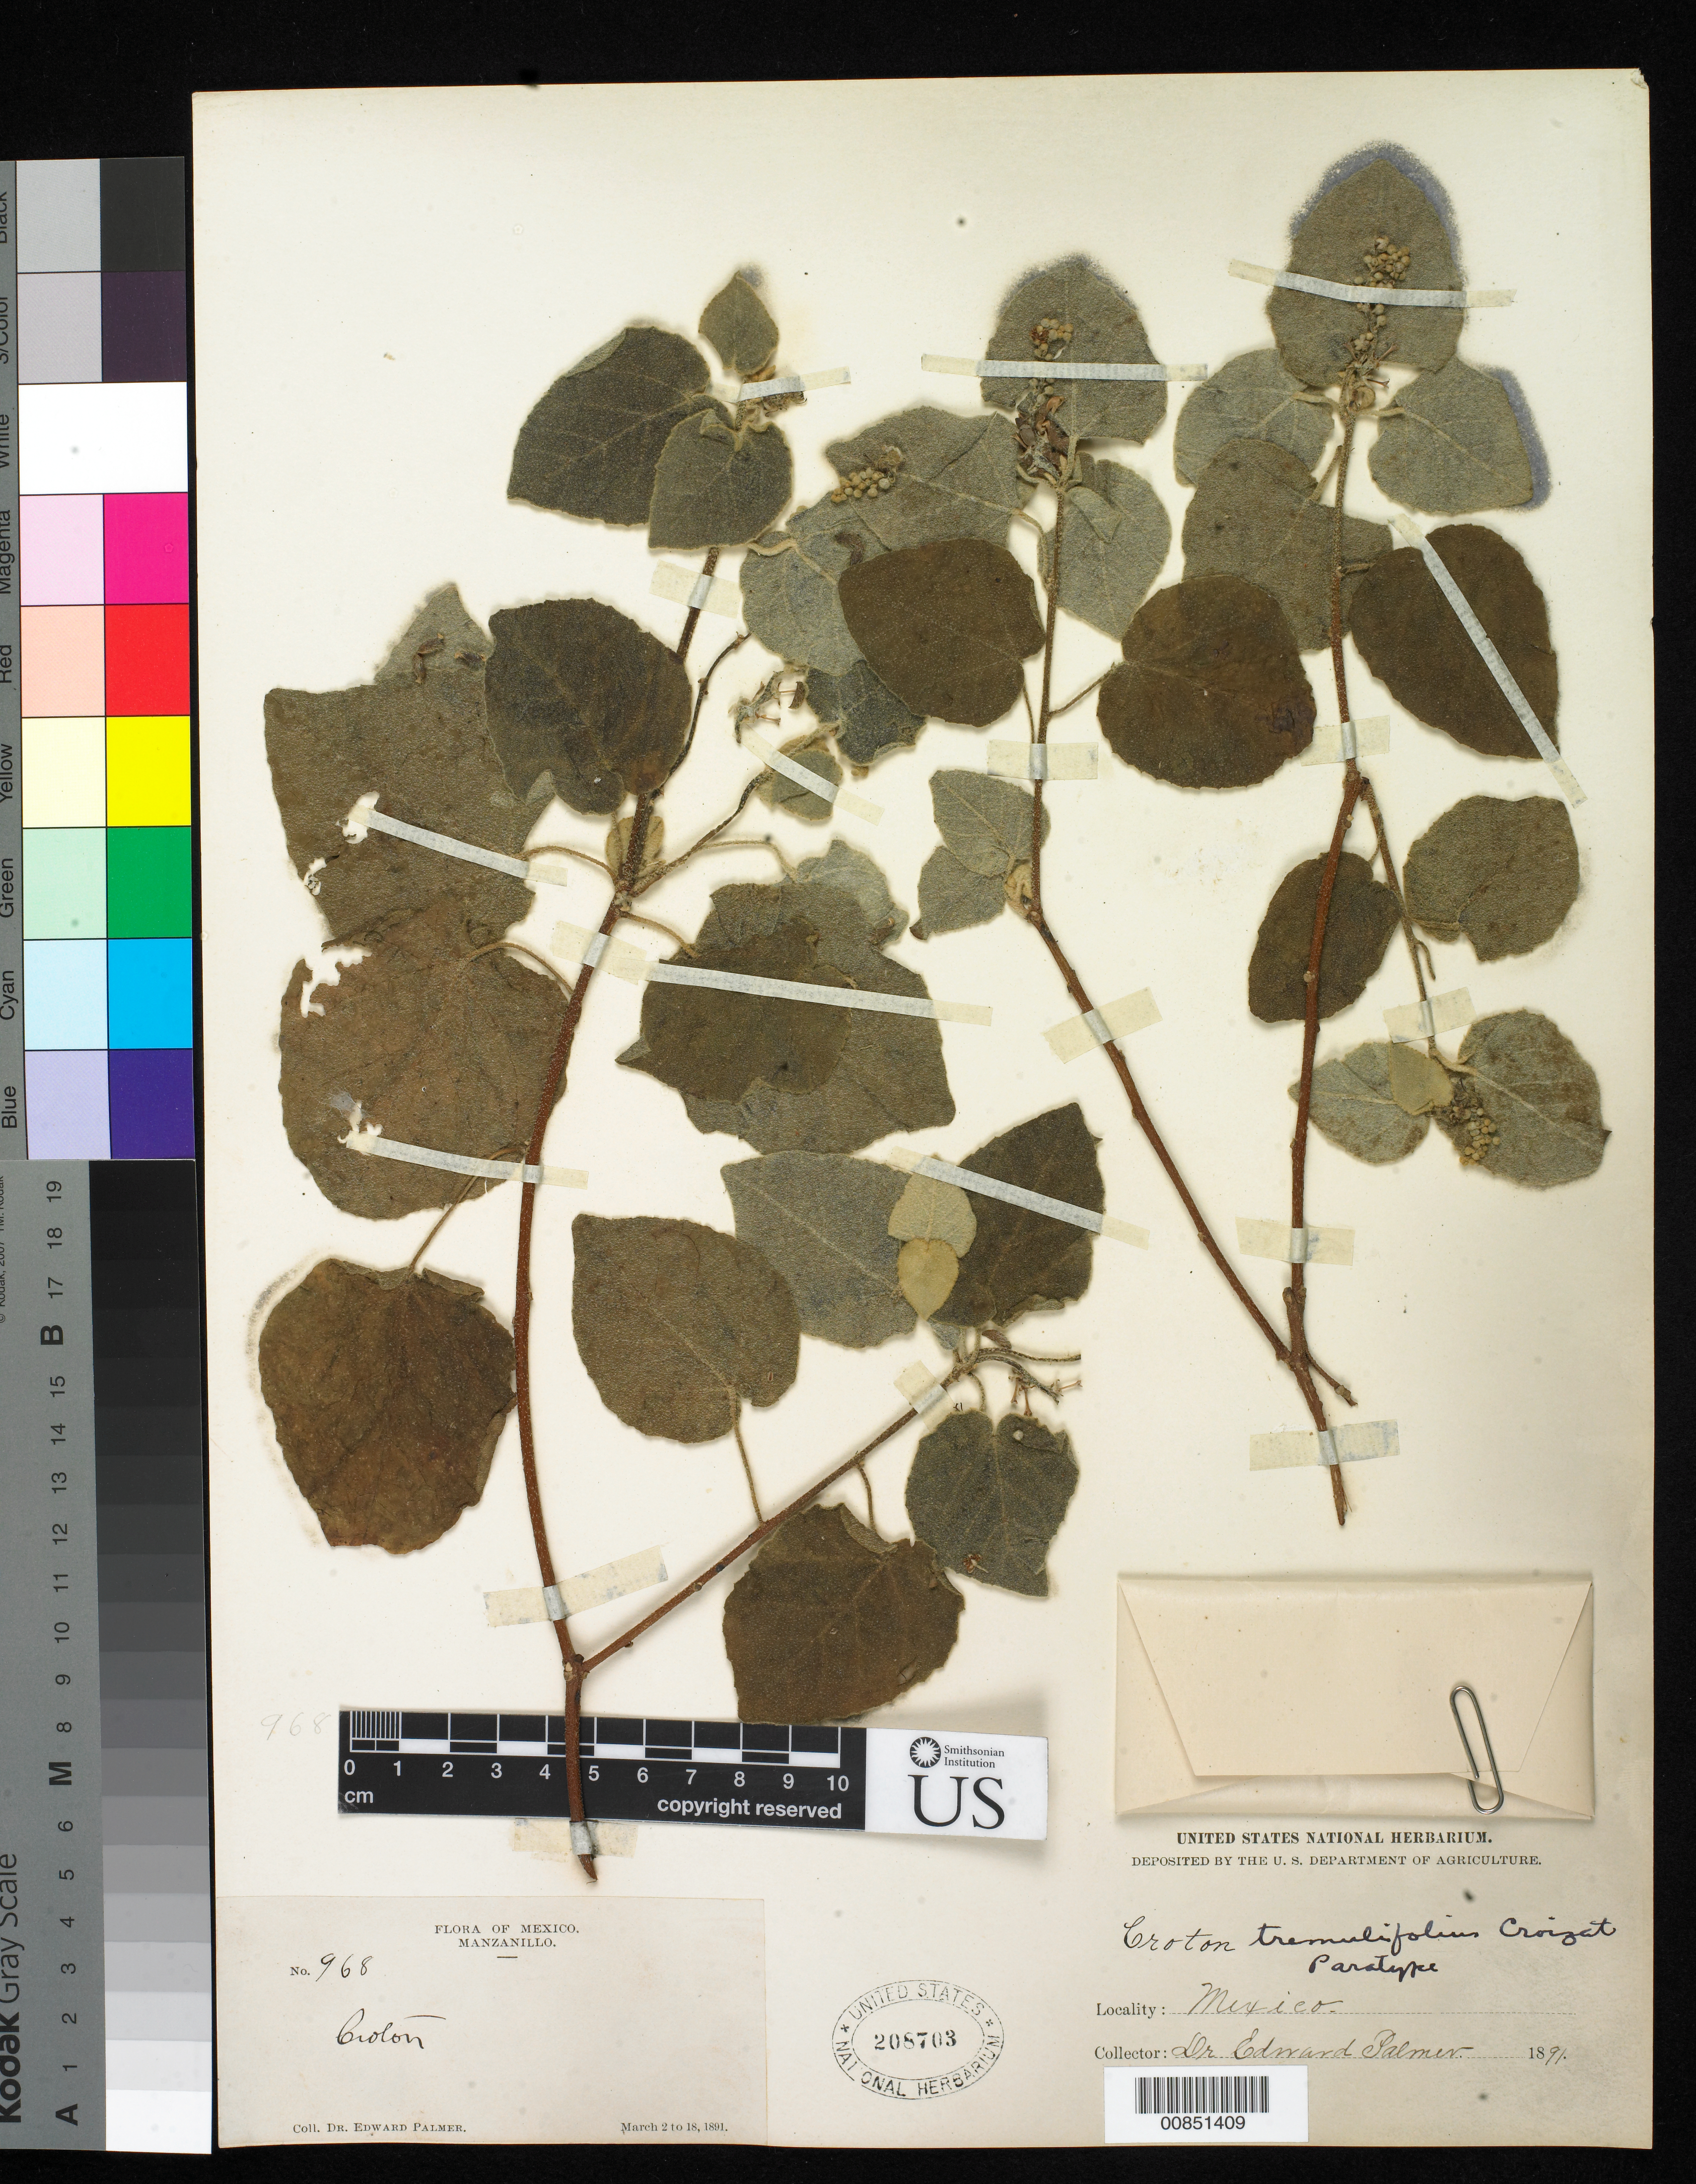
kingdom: Plantae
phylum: Tracheophyta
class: Magnoliopsida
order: Malpighiales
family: Euphorbiaceae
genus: Croton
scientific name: Croton tremulifolius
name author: Croizat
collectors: E. Palmer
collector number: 968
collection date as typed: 02 Mar 1891 to 18 Mar 1891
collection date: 1891-03-02/1891-03-18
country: Mexico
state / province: Colima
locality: Manzanillo, Colima.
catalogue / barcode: US 208703